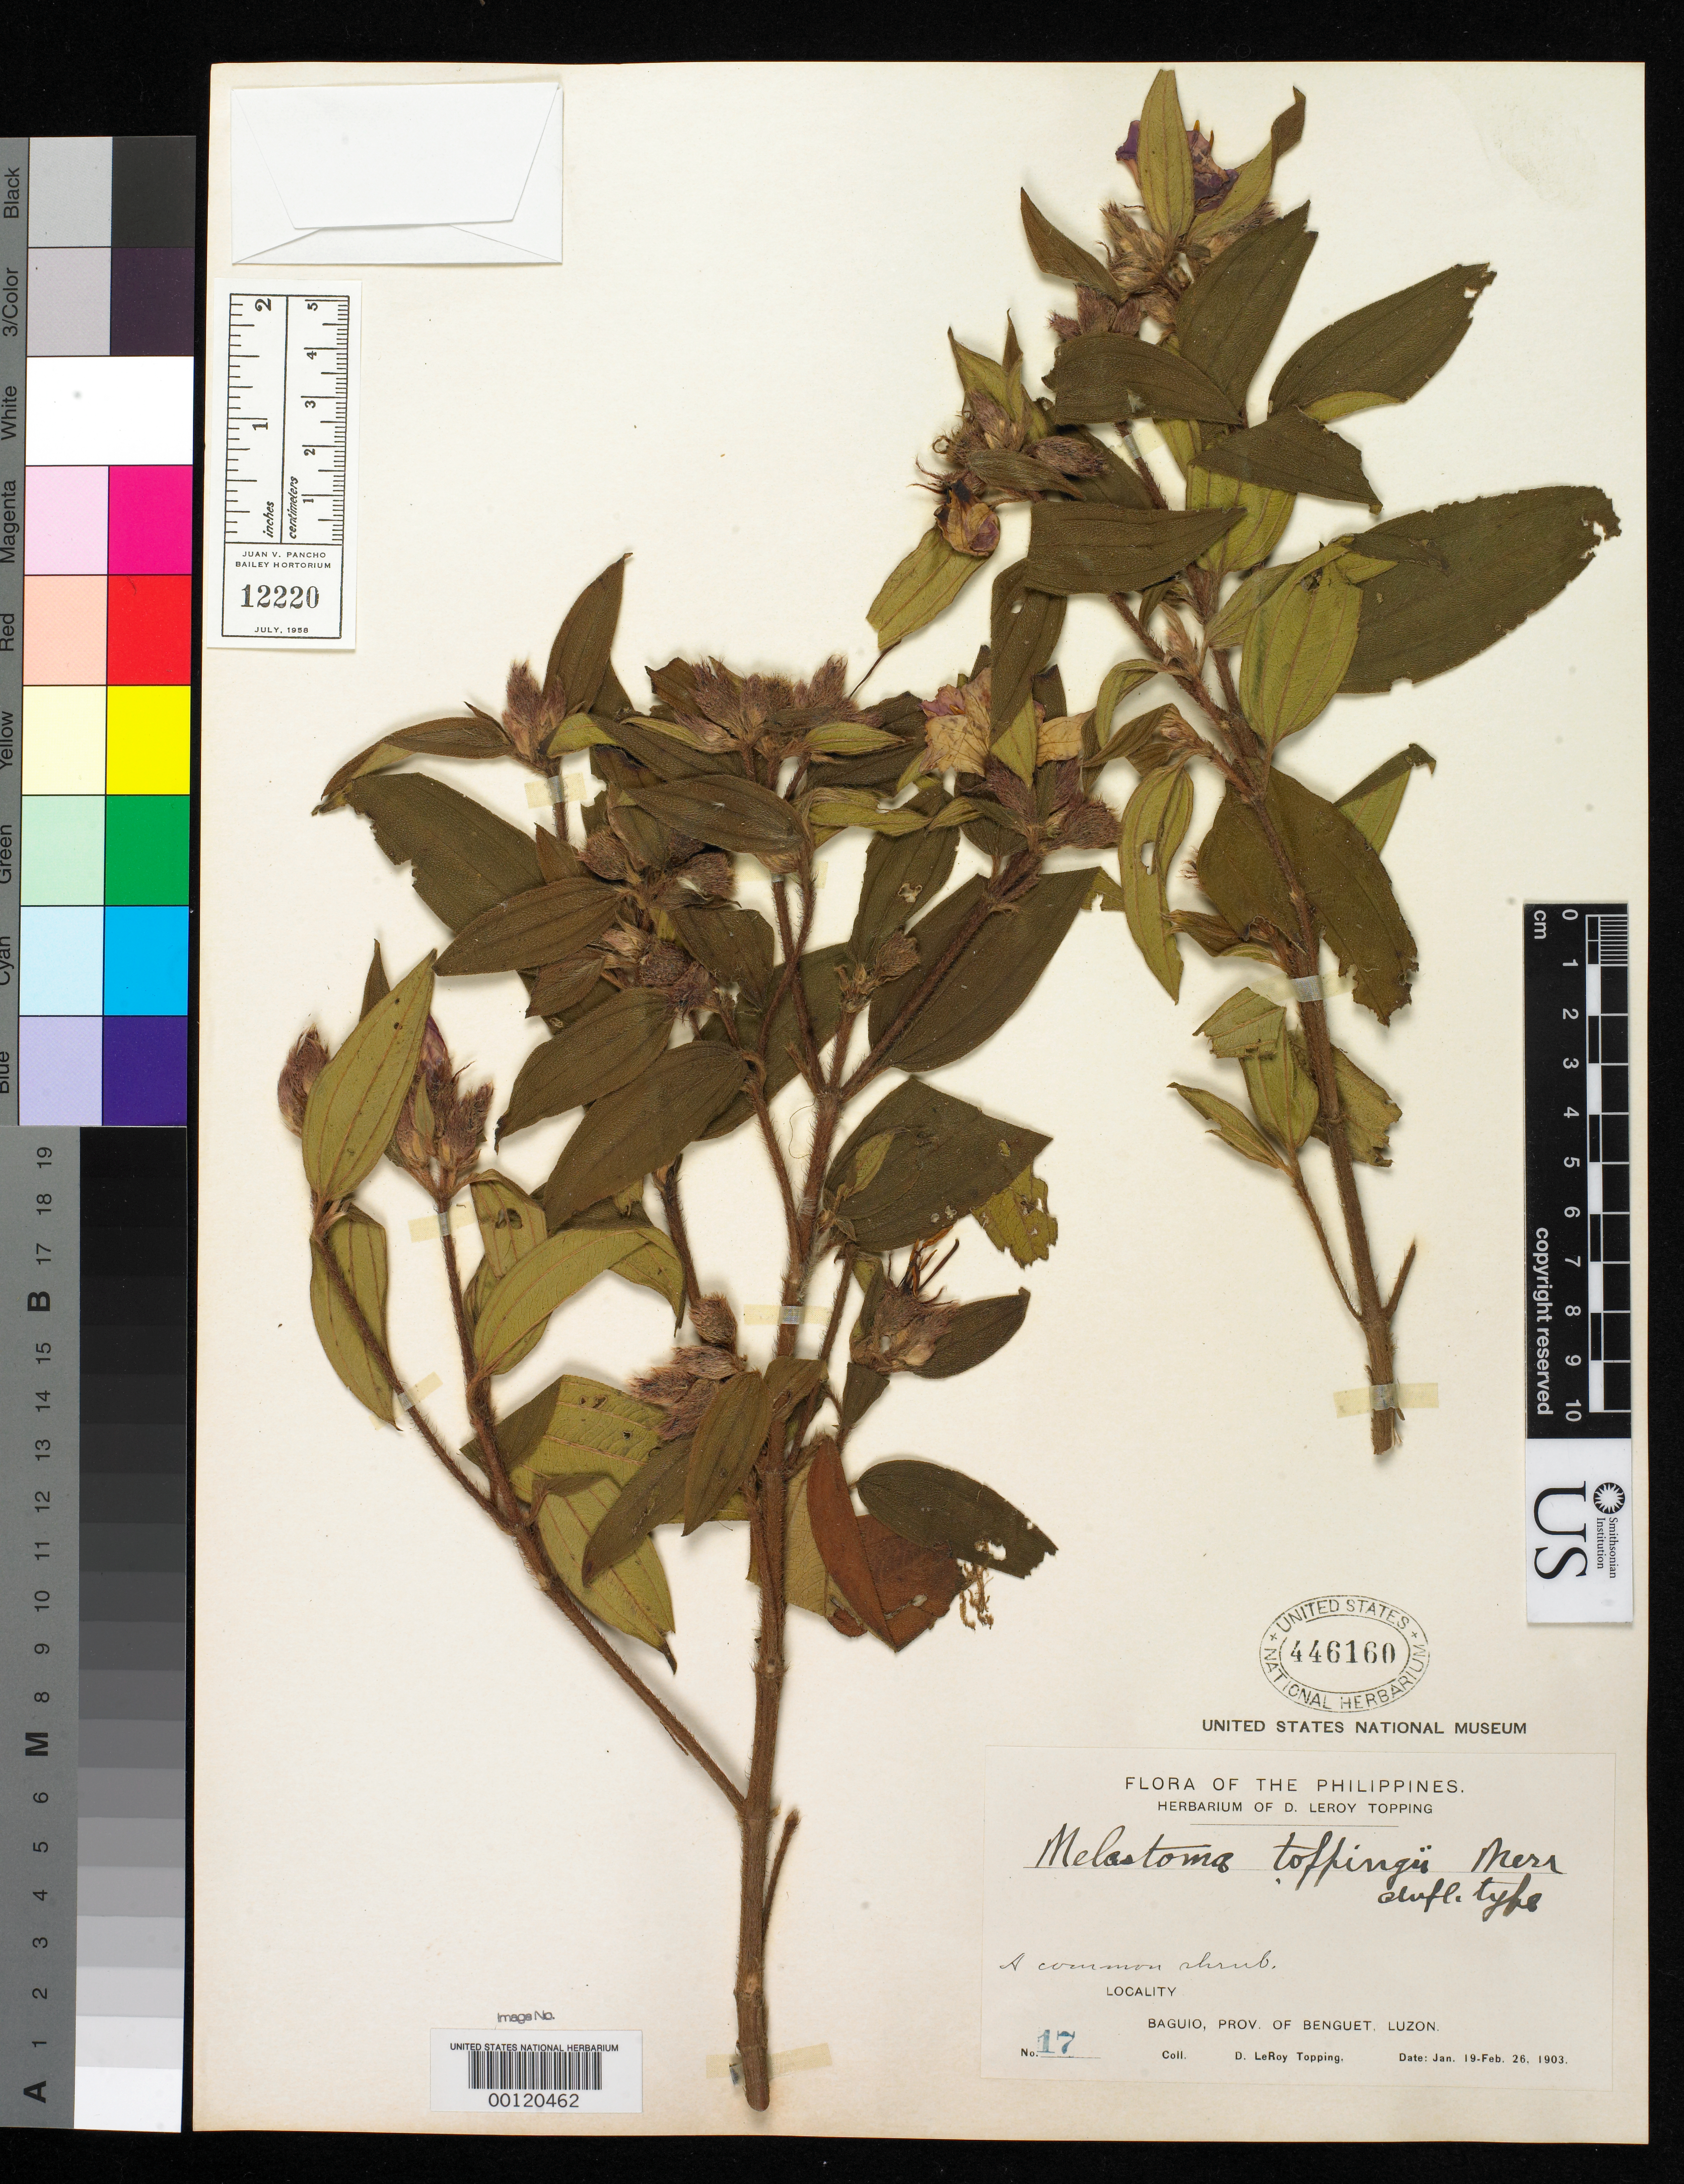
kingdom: Plantae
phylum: Tracheophyta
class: Magnoliopsida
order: Myrtales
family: Melastomataceae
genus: Melastoma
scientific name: Melastoma toppingii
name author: Merr.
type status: Isotype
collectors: D. L. Topping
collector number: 17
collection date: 1903-01-19/1903-02-26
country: Philippines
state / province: Cordillera (Administrative Region)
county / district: Benguet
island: Luzon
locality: Baguio, prov. of Benguet, Luzon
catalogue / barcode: US 446160